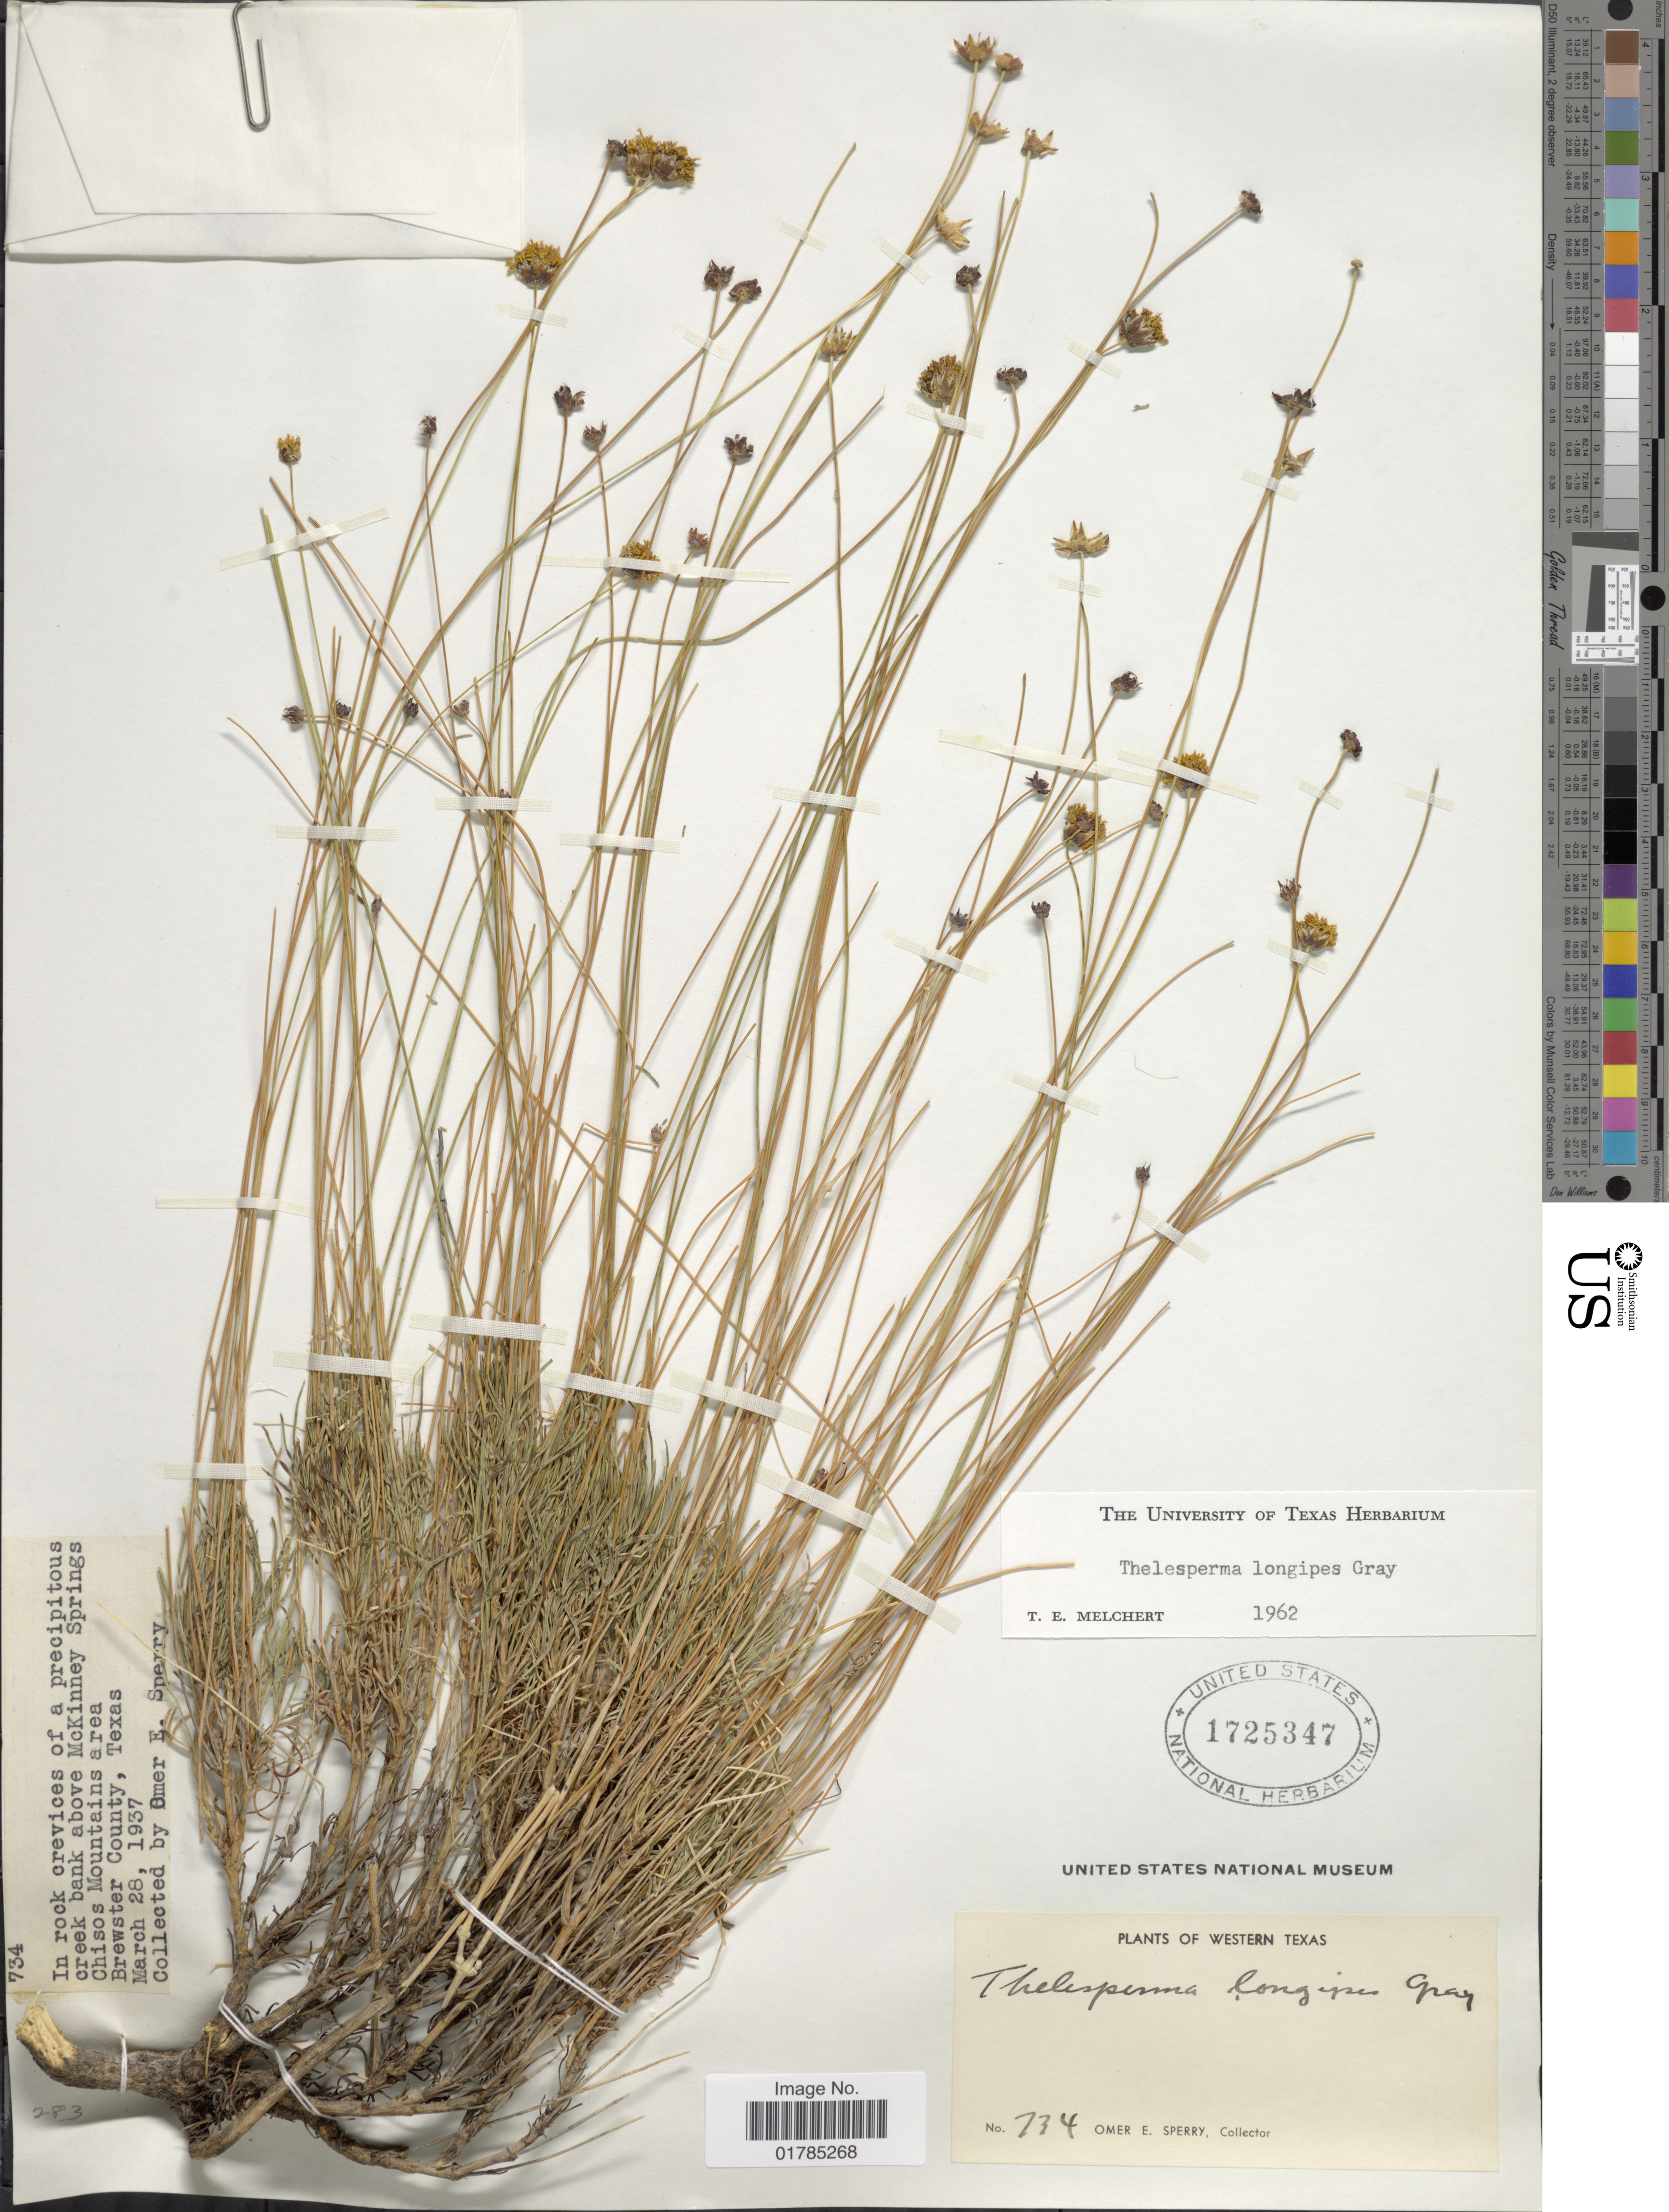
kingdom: Plantae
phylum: Tracheophyta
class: Magnoliopsida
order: Asterales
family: Asteraceae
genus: Thelesperma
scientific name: Thelesperma longipes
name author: A. Gray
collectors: O. E. Sperry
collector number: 734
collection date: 1937-03-28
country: United States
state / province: Texas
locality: Western Texas, Above McKinney Springs Chisos Mountains, Brewster County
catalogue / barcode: US 1725347